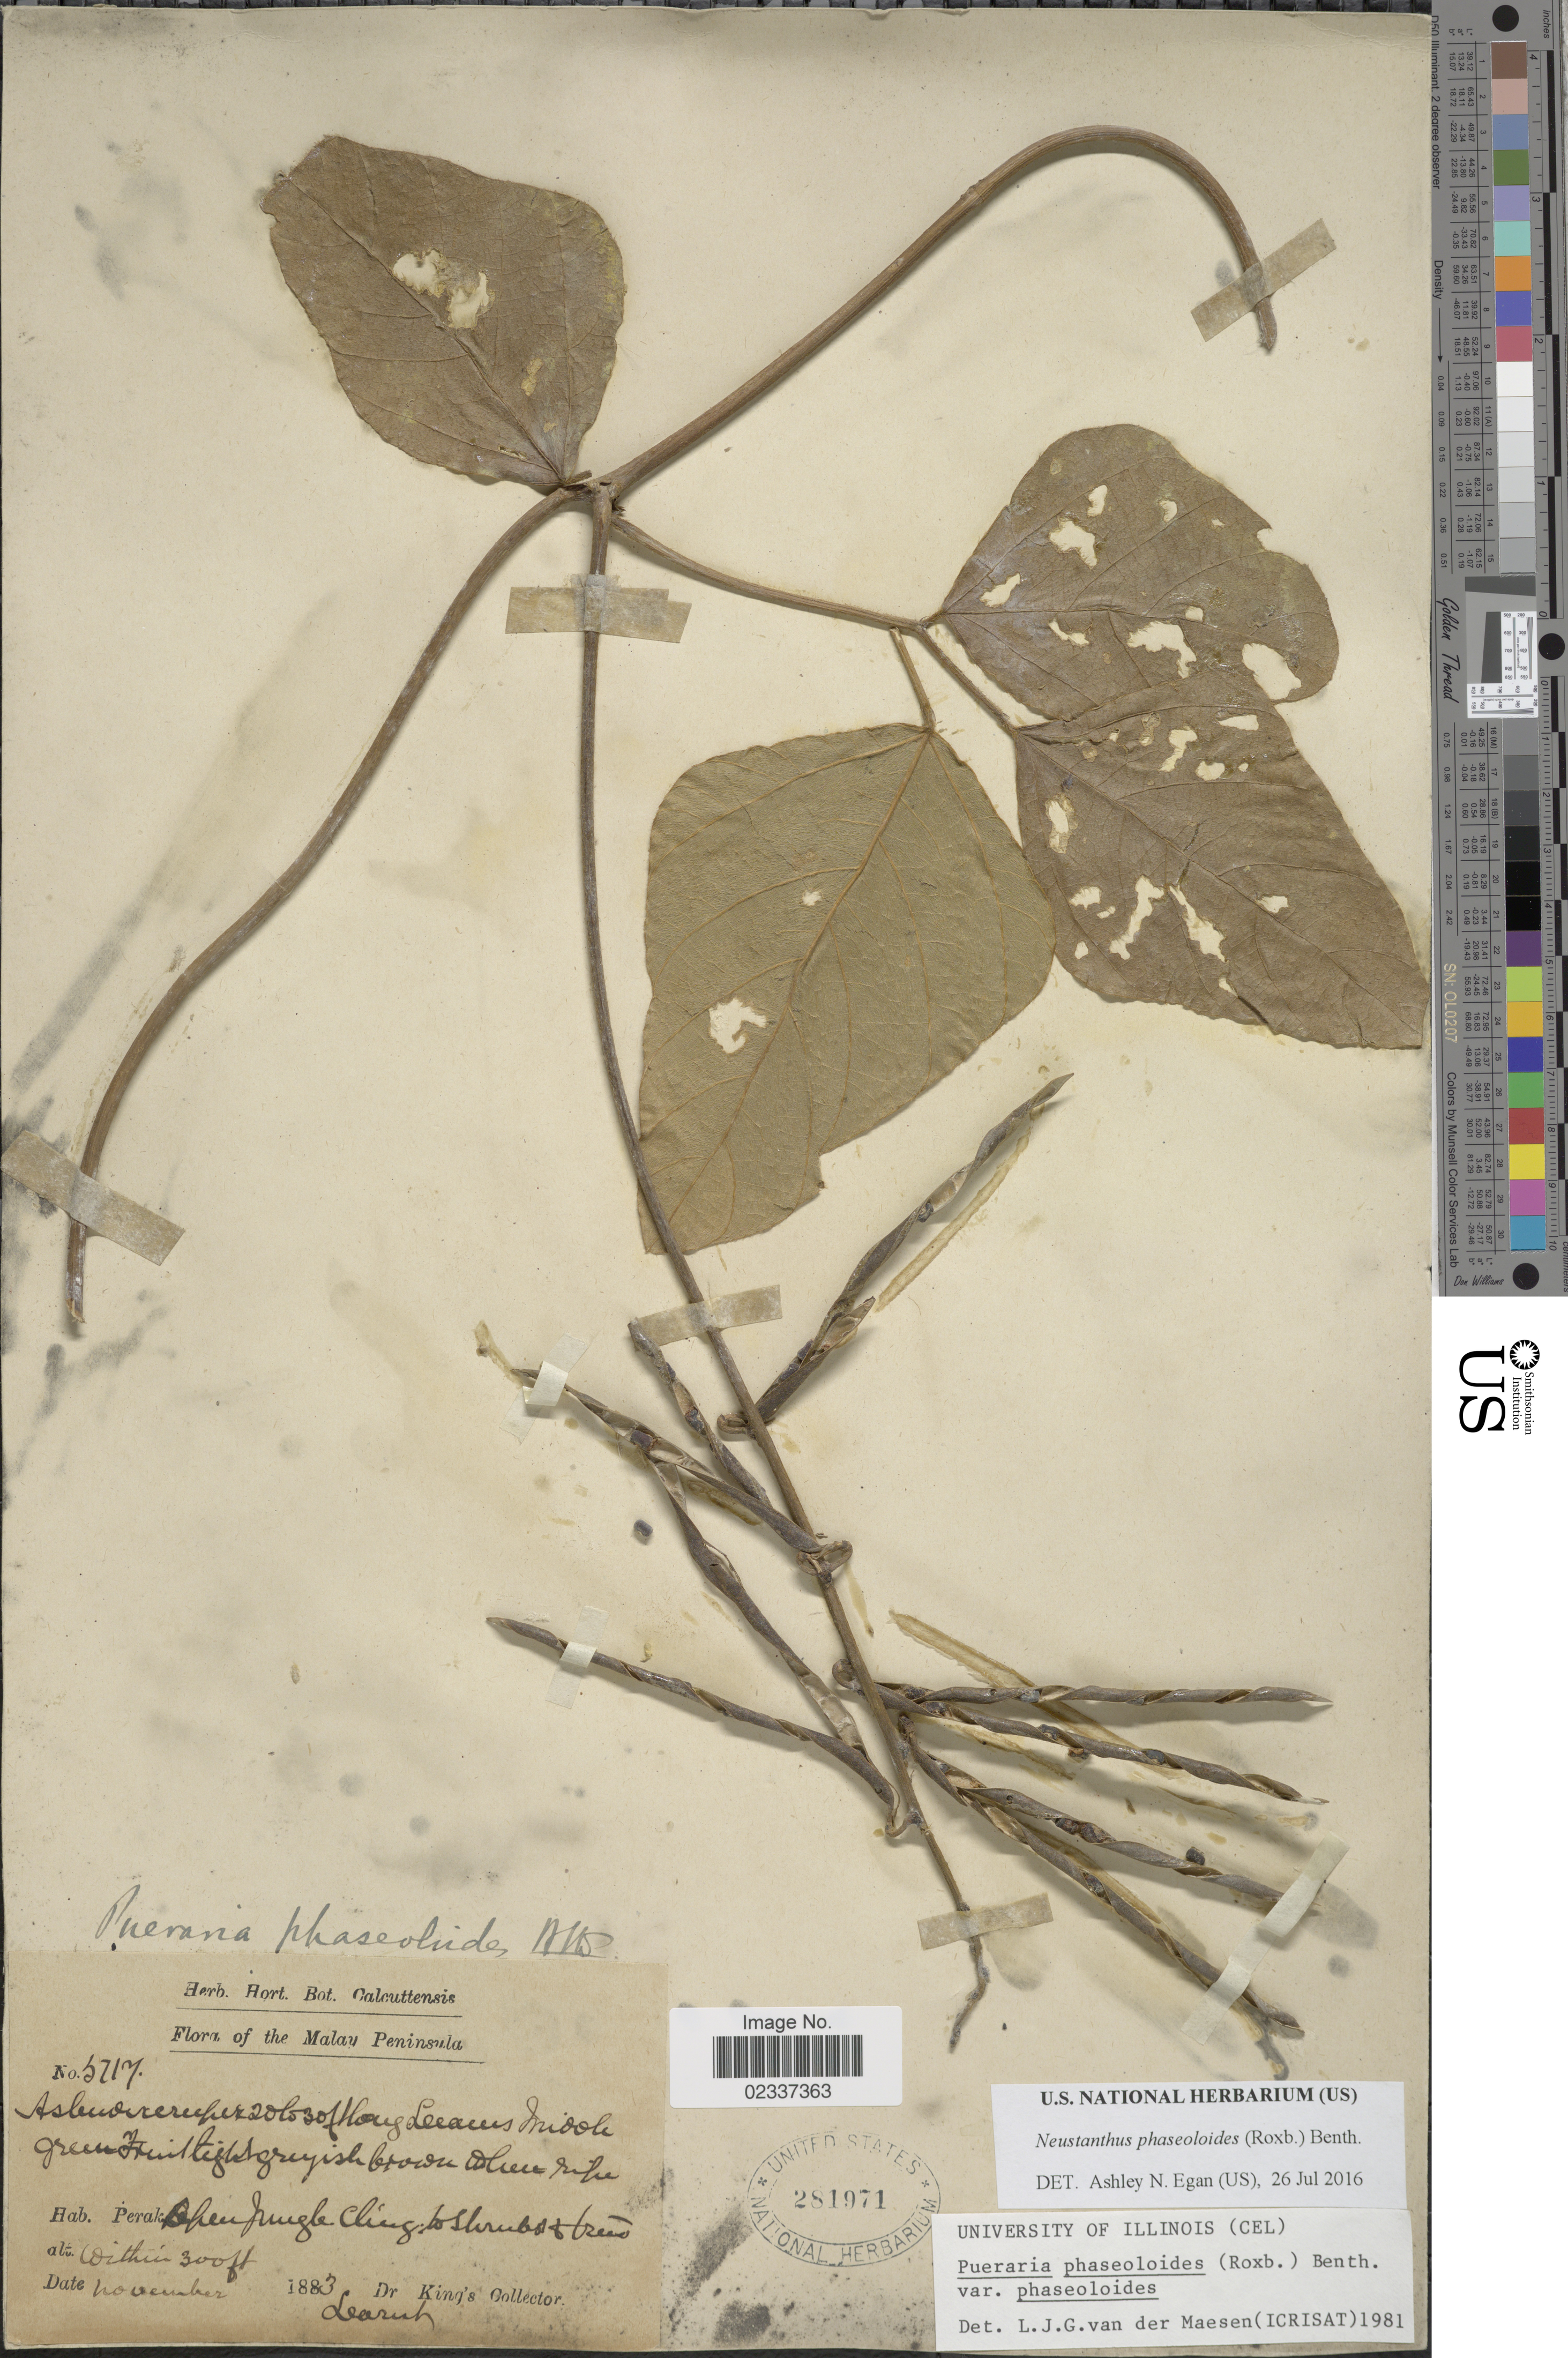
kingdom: Plantae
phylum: Tracheophyta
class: Magnoliopsida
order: Fabales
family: Fabaceae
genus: Neustanthus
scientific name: Neustanthus phaseoloides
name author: (Roxb.) Benth.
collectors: Dr. King's collector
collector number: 5717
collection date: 1883-11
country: Malaysia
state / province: Perak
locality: The Malay Peninsula, Perak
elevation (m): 91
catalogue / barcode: US 281971